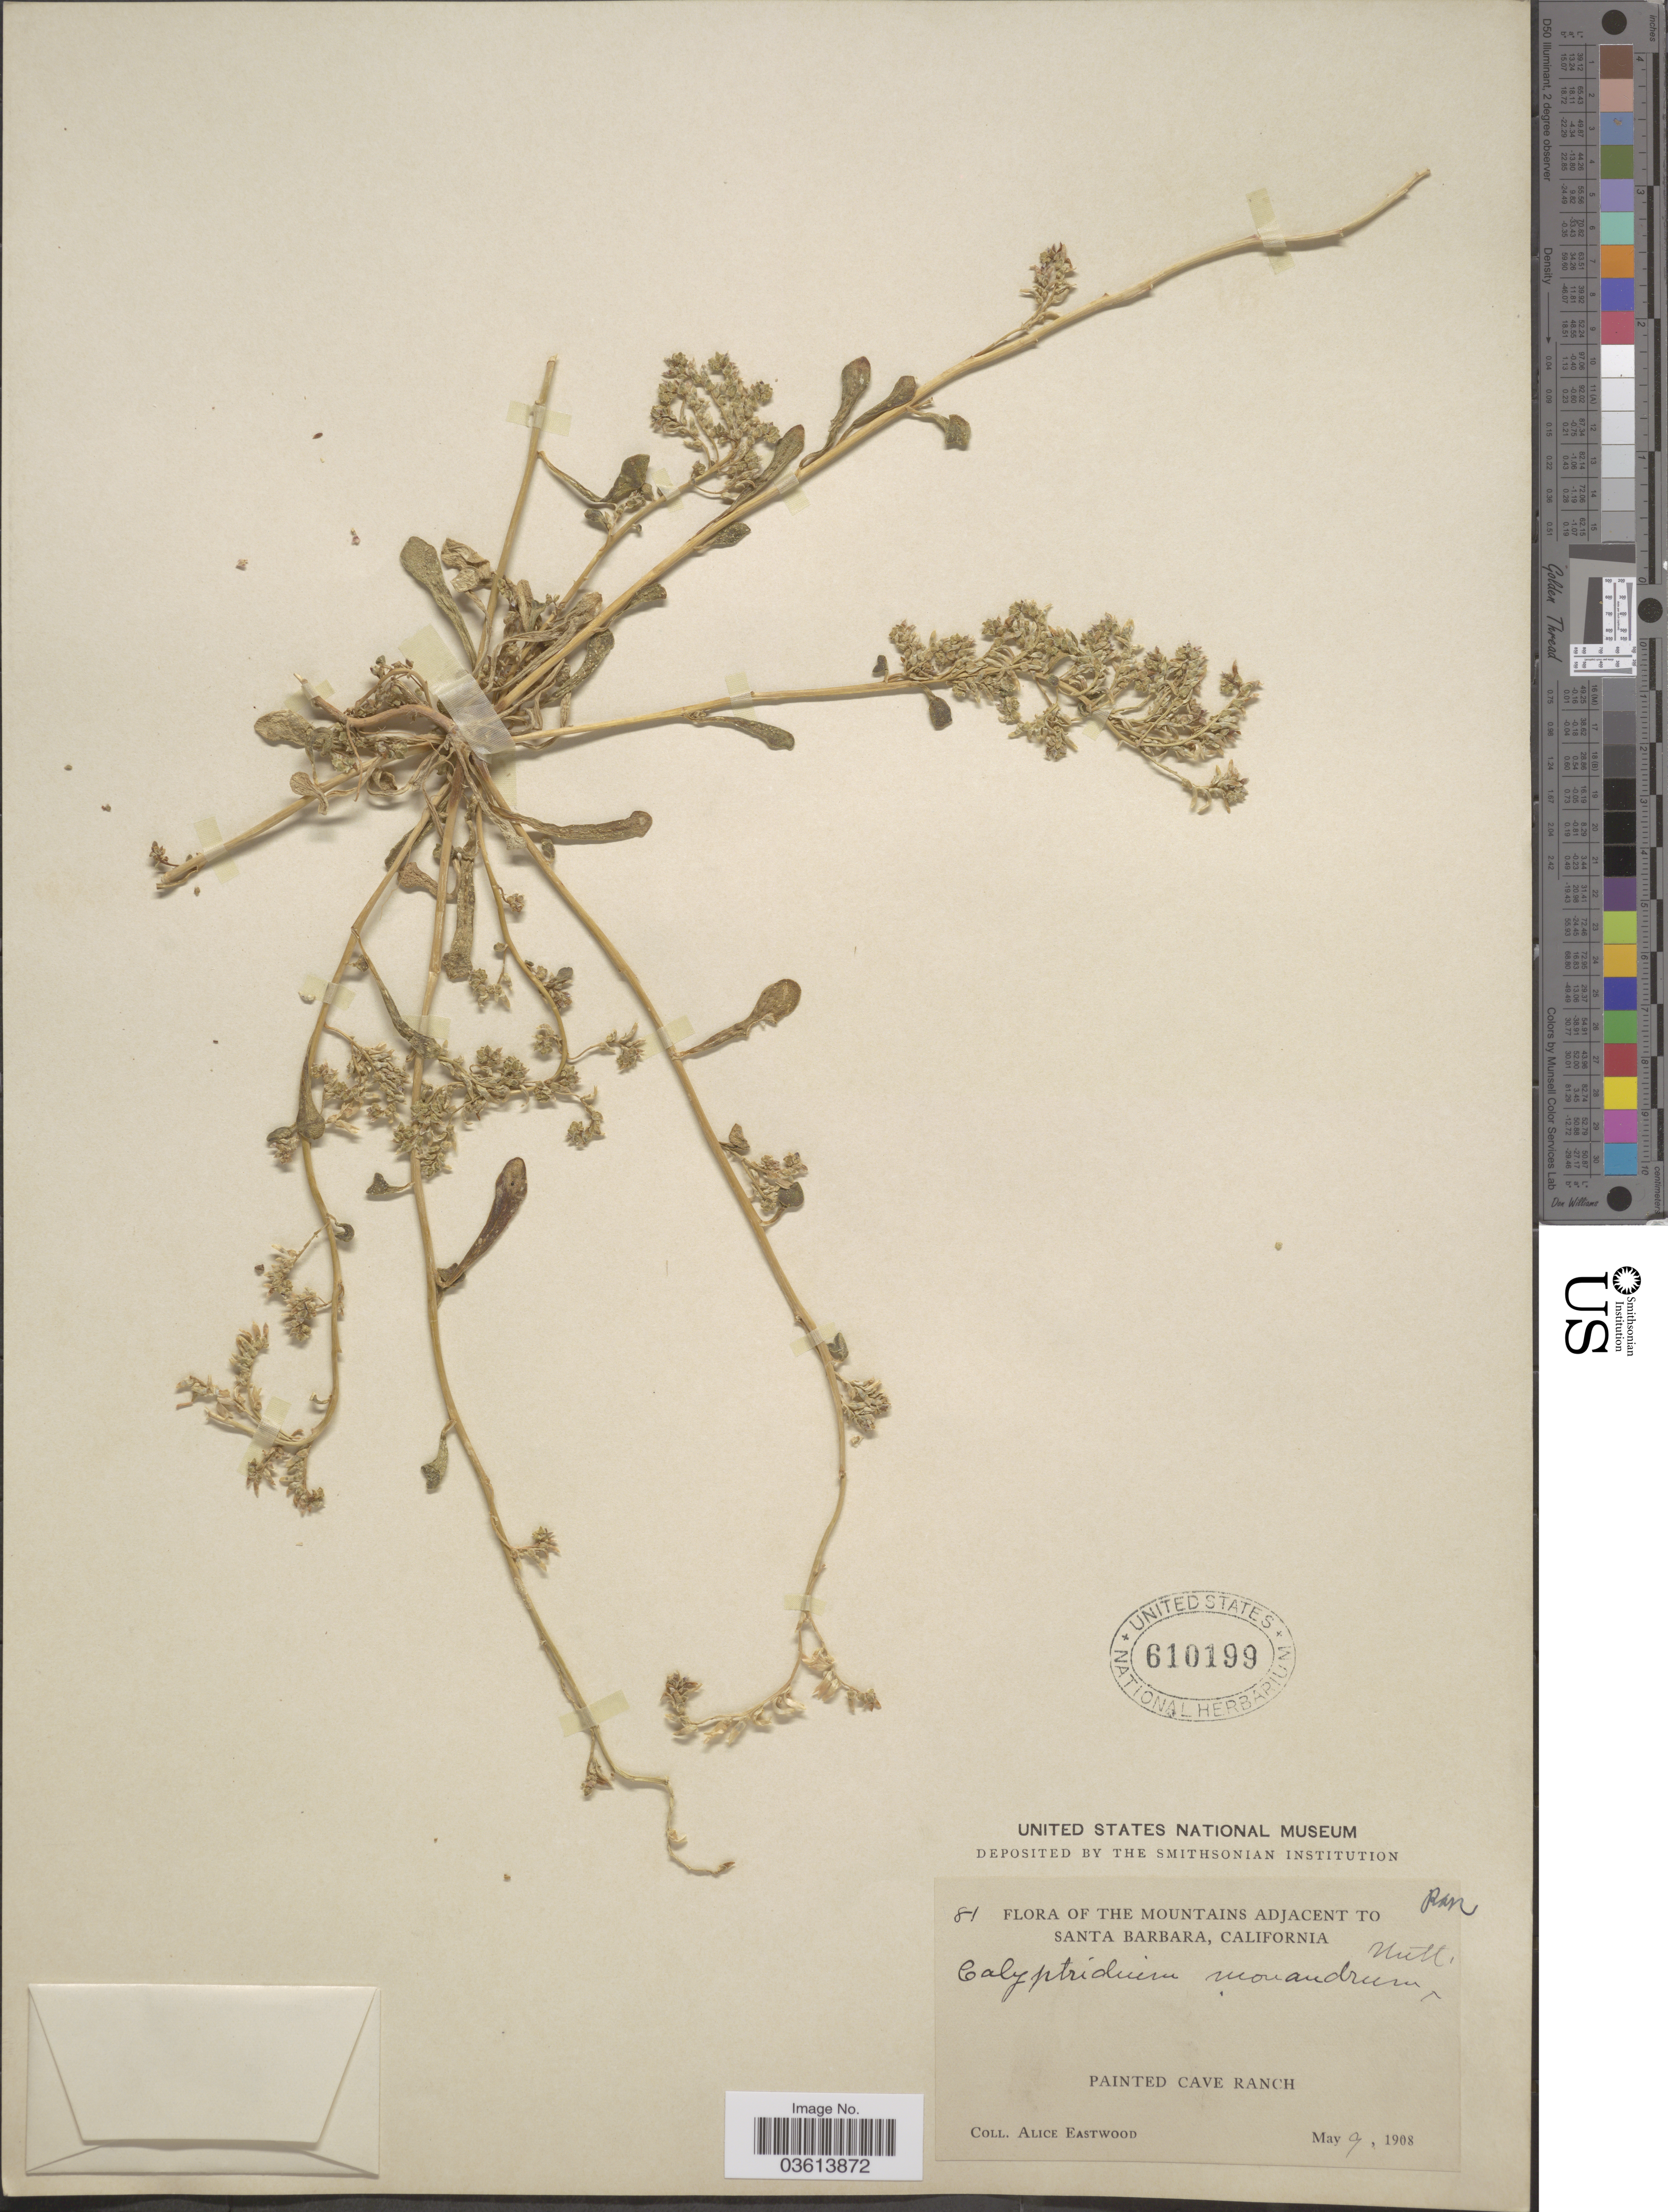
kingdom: Plantae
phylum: Tracheophyta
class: Magnoliopsida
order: Caryophyllales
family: Montiaceae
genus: Calyptridium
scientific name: Calyptridium monandrum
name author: (Nutt.) Nutt.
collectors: A. Eastwood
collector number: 81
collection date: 1908-05-09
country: United States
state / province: California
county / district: Santa Barbara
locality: The Mountains adjacent to Santa Barbara. Painted Cave Ranch.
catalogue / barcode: US 610199